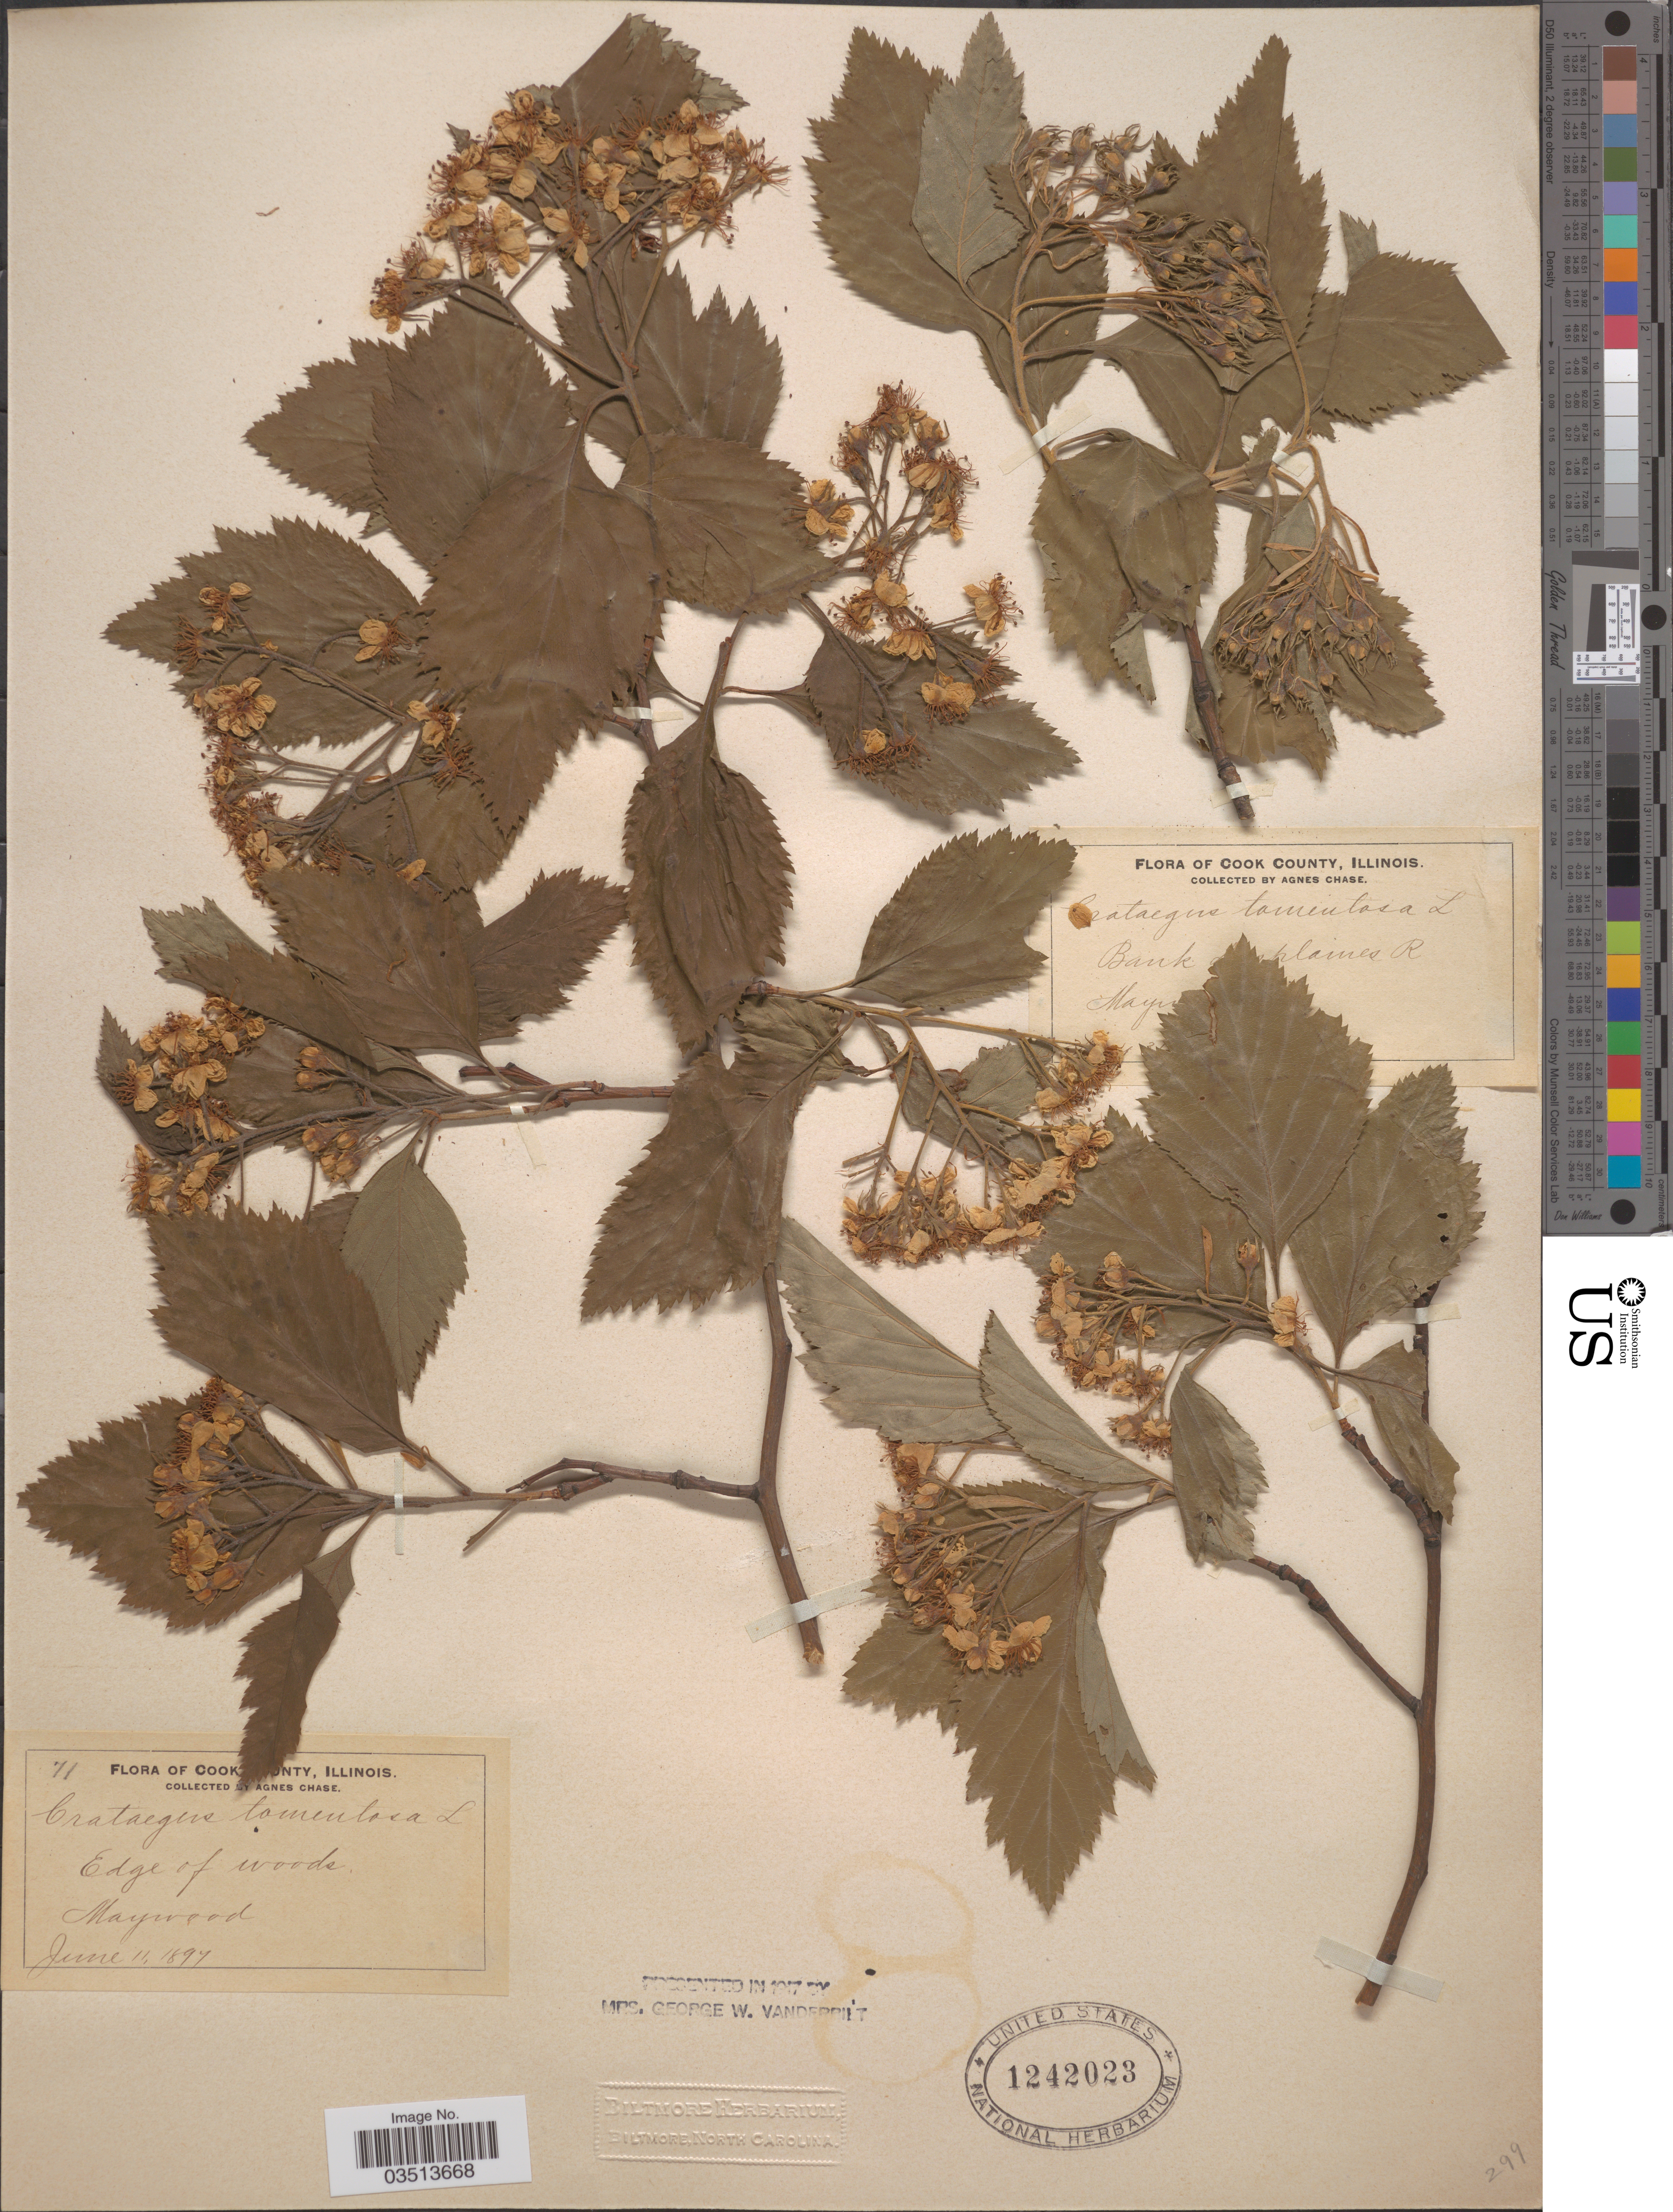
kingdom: Plantae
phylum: Tracheophyta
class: Magnoliopsida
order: Rosales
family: Rosaceae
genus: Crataegus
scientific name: Crataegus calpodendron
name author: (Ehrh.) Medik.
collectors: A. Chase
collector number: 71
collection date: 1897-06-11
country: United States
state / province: Illinois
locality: Cook County. Edge of woods.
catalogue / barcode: US 1242023